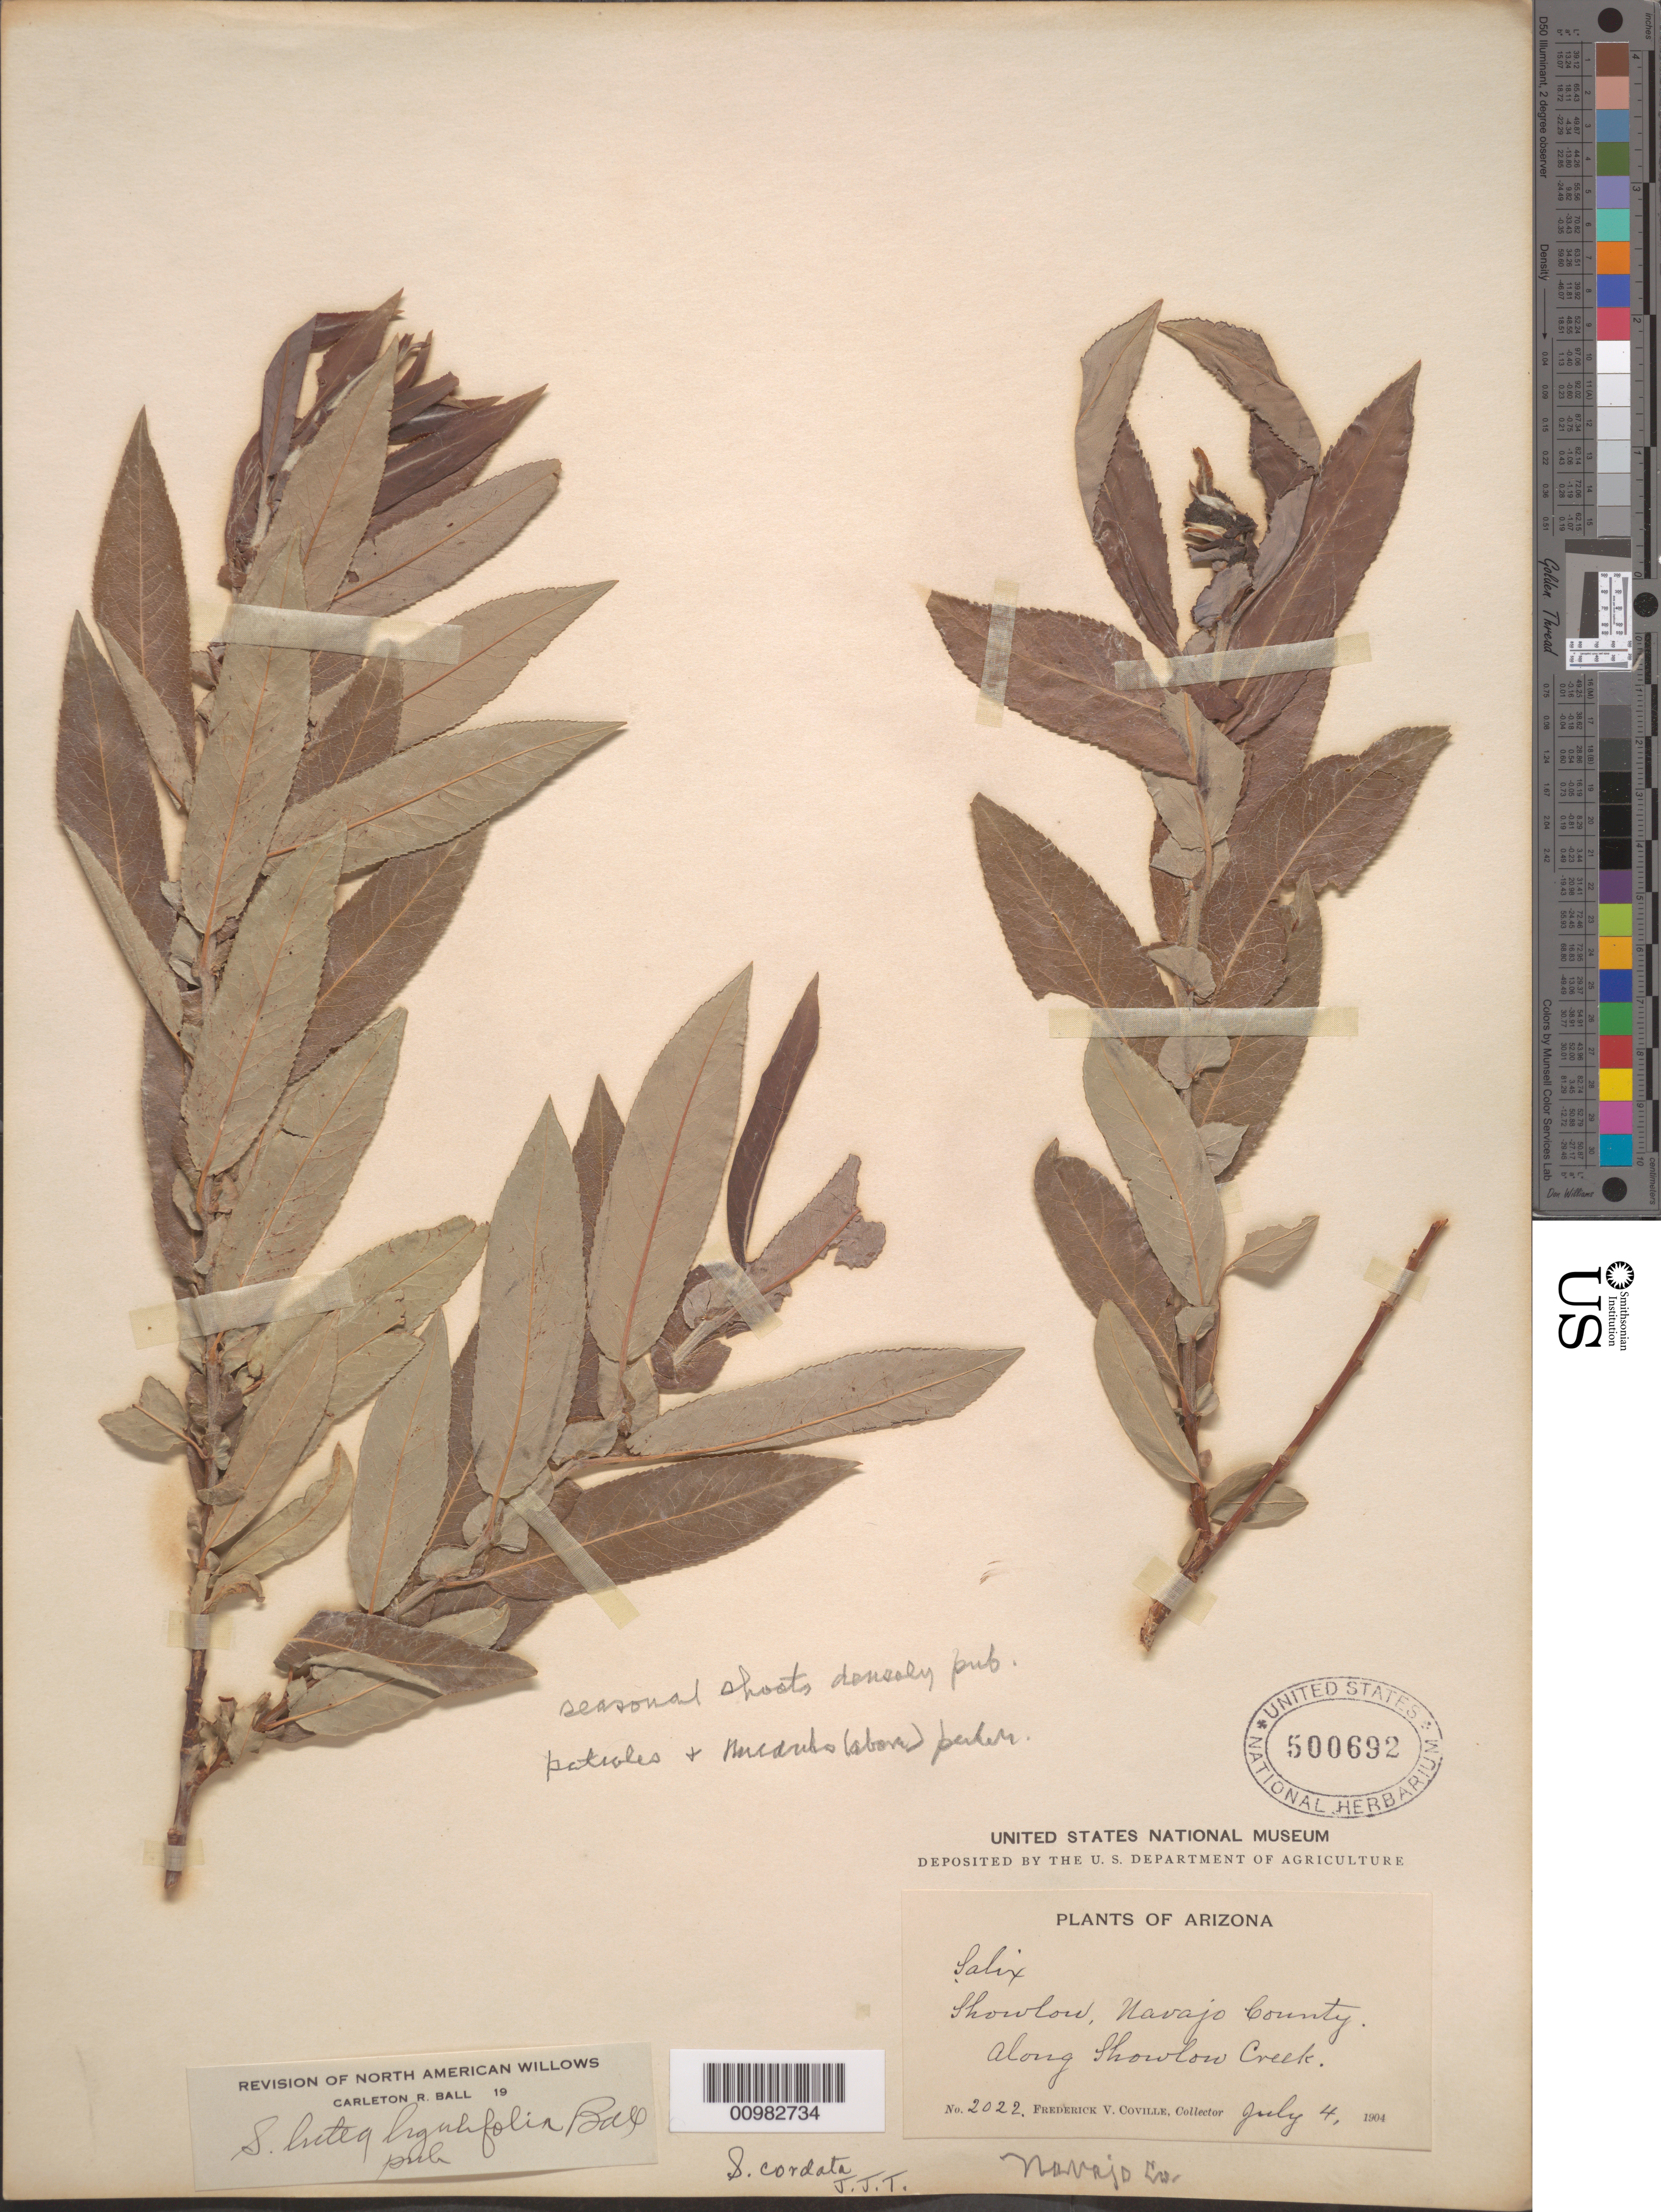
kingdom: Plantae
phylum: Tracheophyta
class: Magnoliopsida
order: Malpighiales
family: Salicaceae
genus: Salix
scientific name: Salix ligulifolia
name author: (C.R. Ball) C.R. Ball ex C.K. Schneid.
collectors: F. V. Coville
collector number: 2022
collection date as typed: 04 Jul 1904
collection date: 1904-07-04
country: United States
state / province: Arizona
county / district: Navajo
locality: Showlow, along Showlow Creek.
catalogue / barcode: US 500692